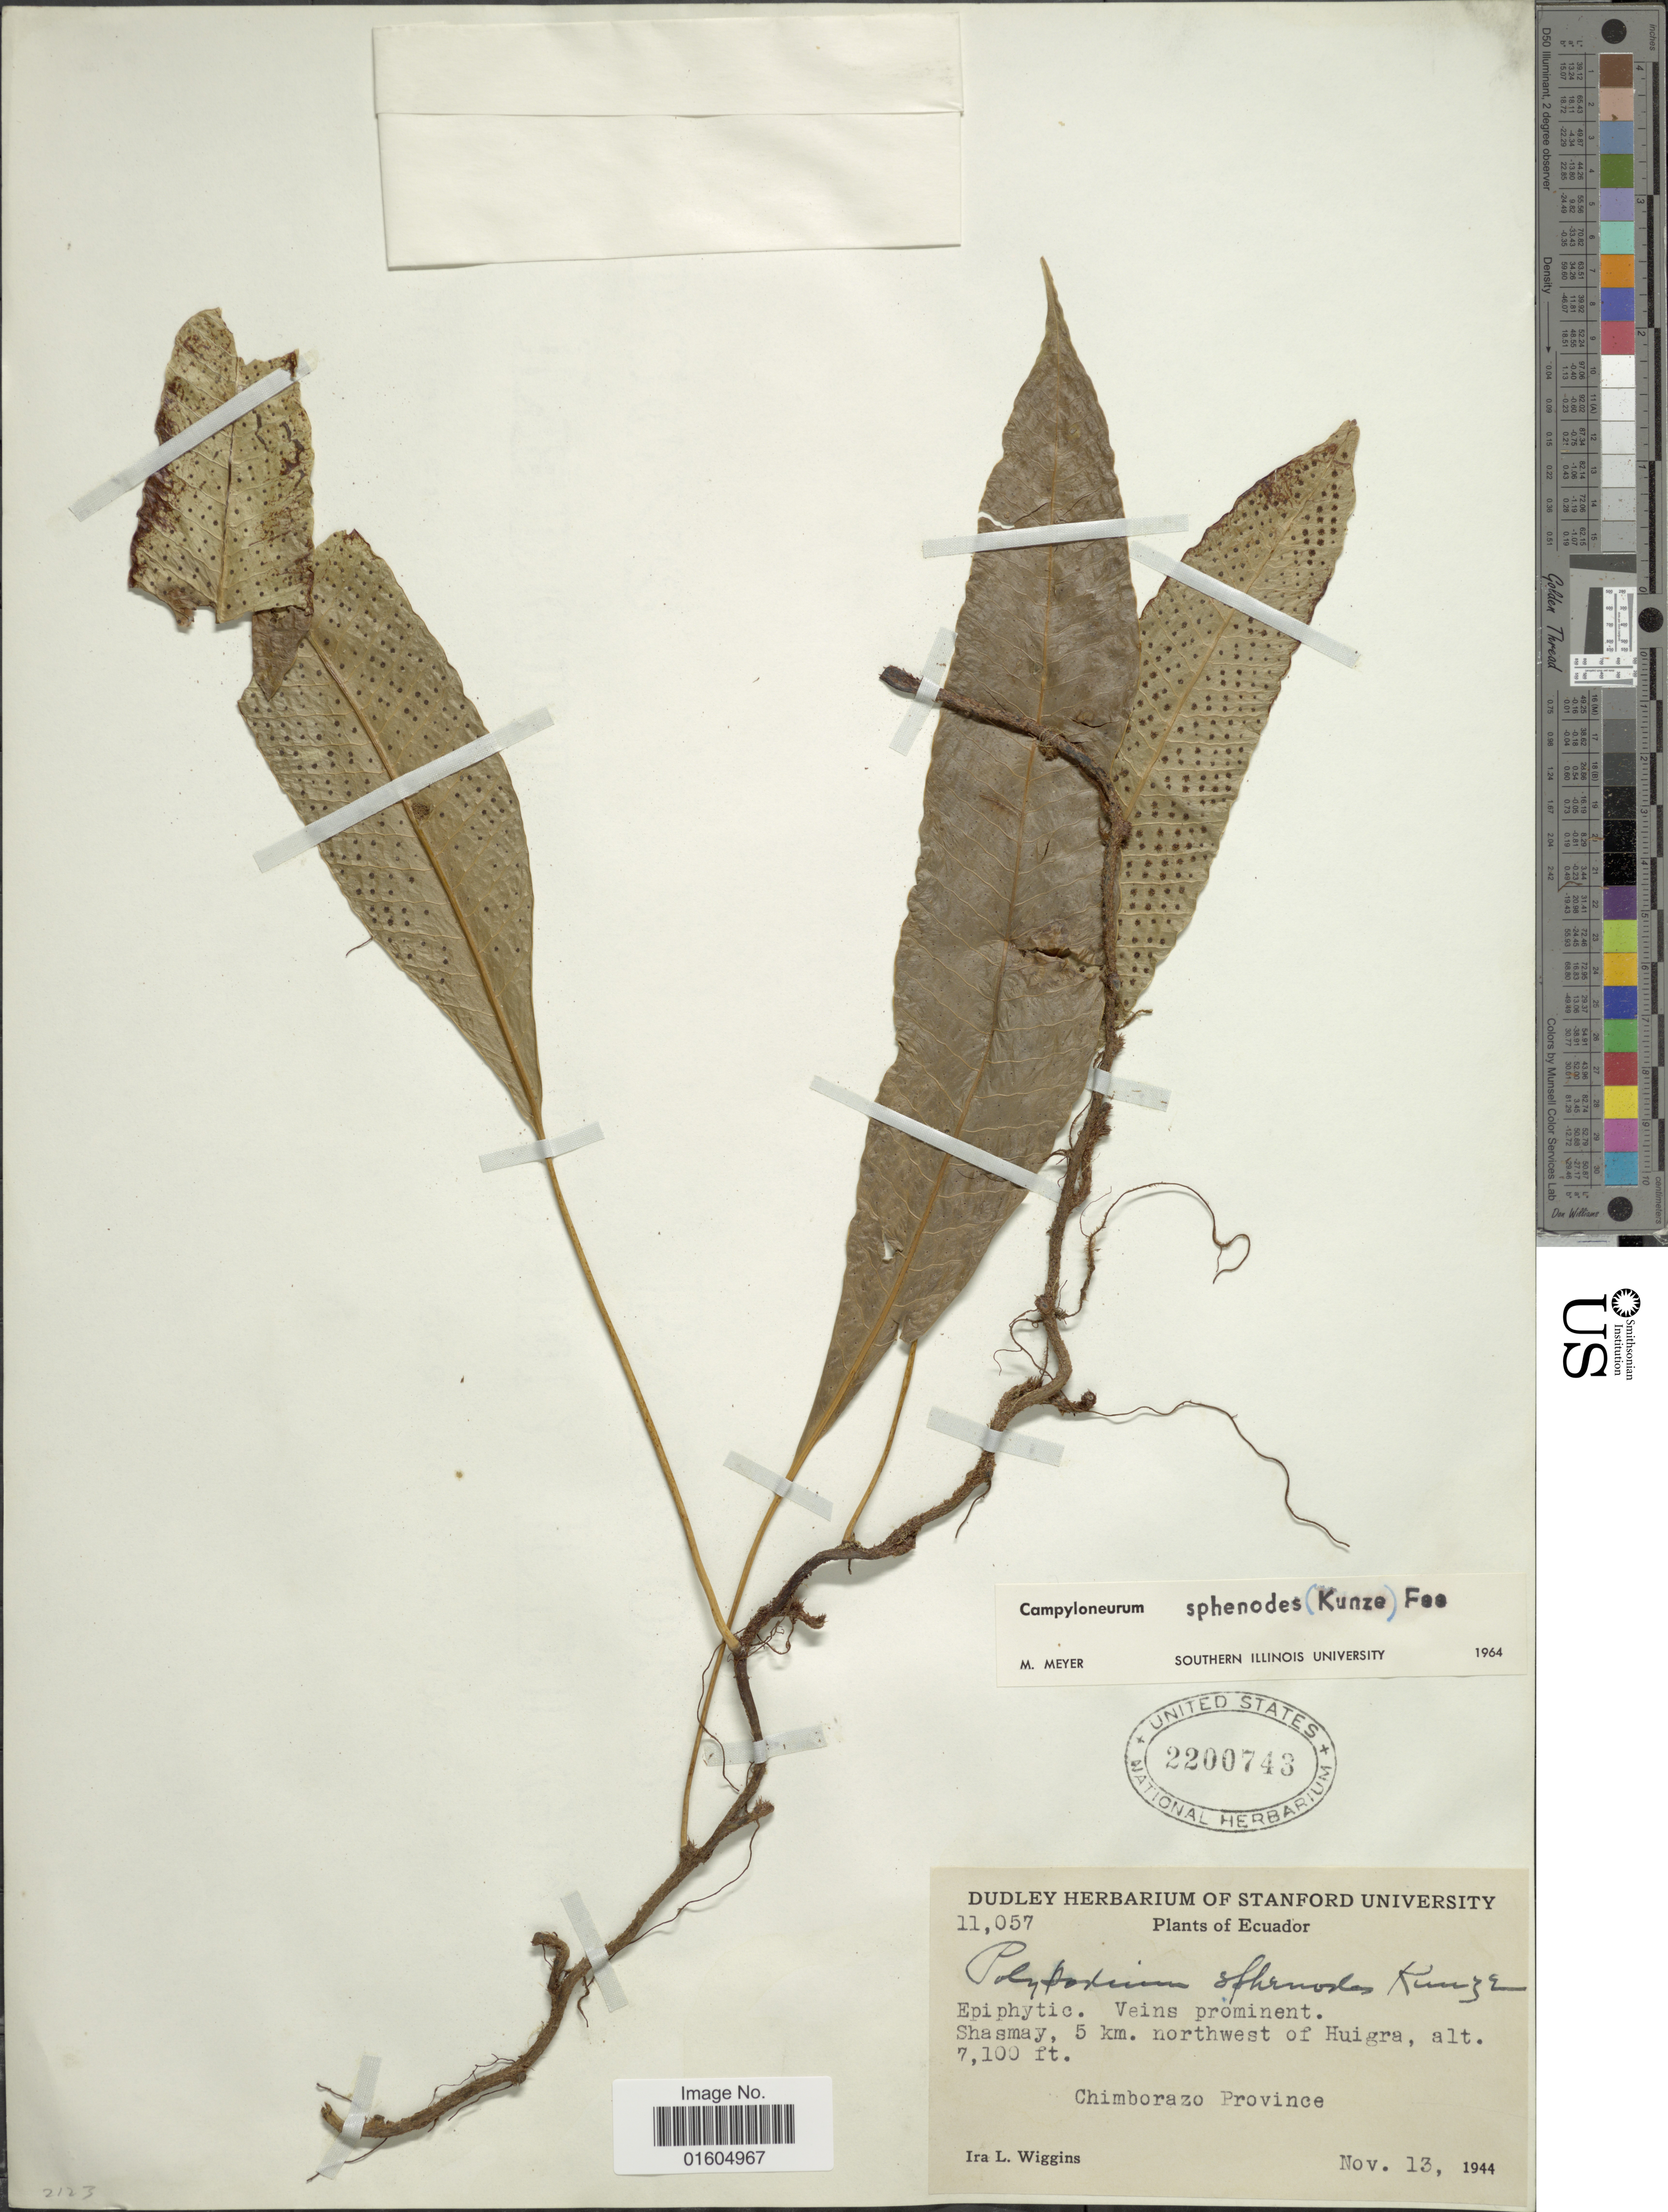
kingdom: Plantae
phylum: Tracheophyta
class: Polypodiopsida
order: Polypodiales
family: Polypodiaceae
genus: Campyloneurum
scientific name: Campyloneurum sphenodes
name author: (Kunze ex Klotzsch) Fée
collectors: I. L. Wiggins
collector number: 11057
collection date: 1944-11-13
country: Ecuador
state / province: Chimborazo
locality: Ecuador. Chimborazo Province. Shasmay, 5 km. northwest of Huigra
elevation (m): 2164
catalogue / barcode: US 2200743